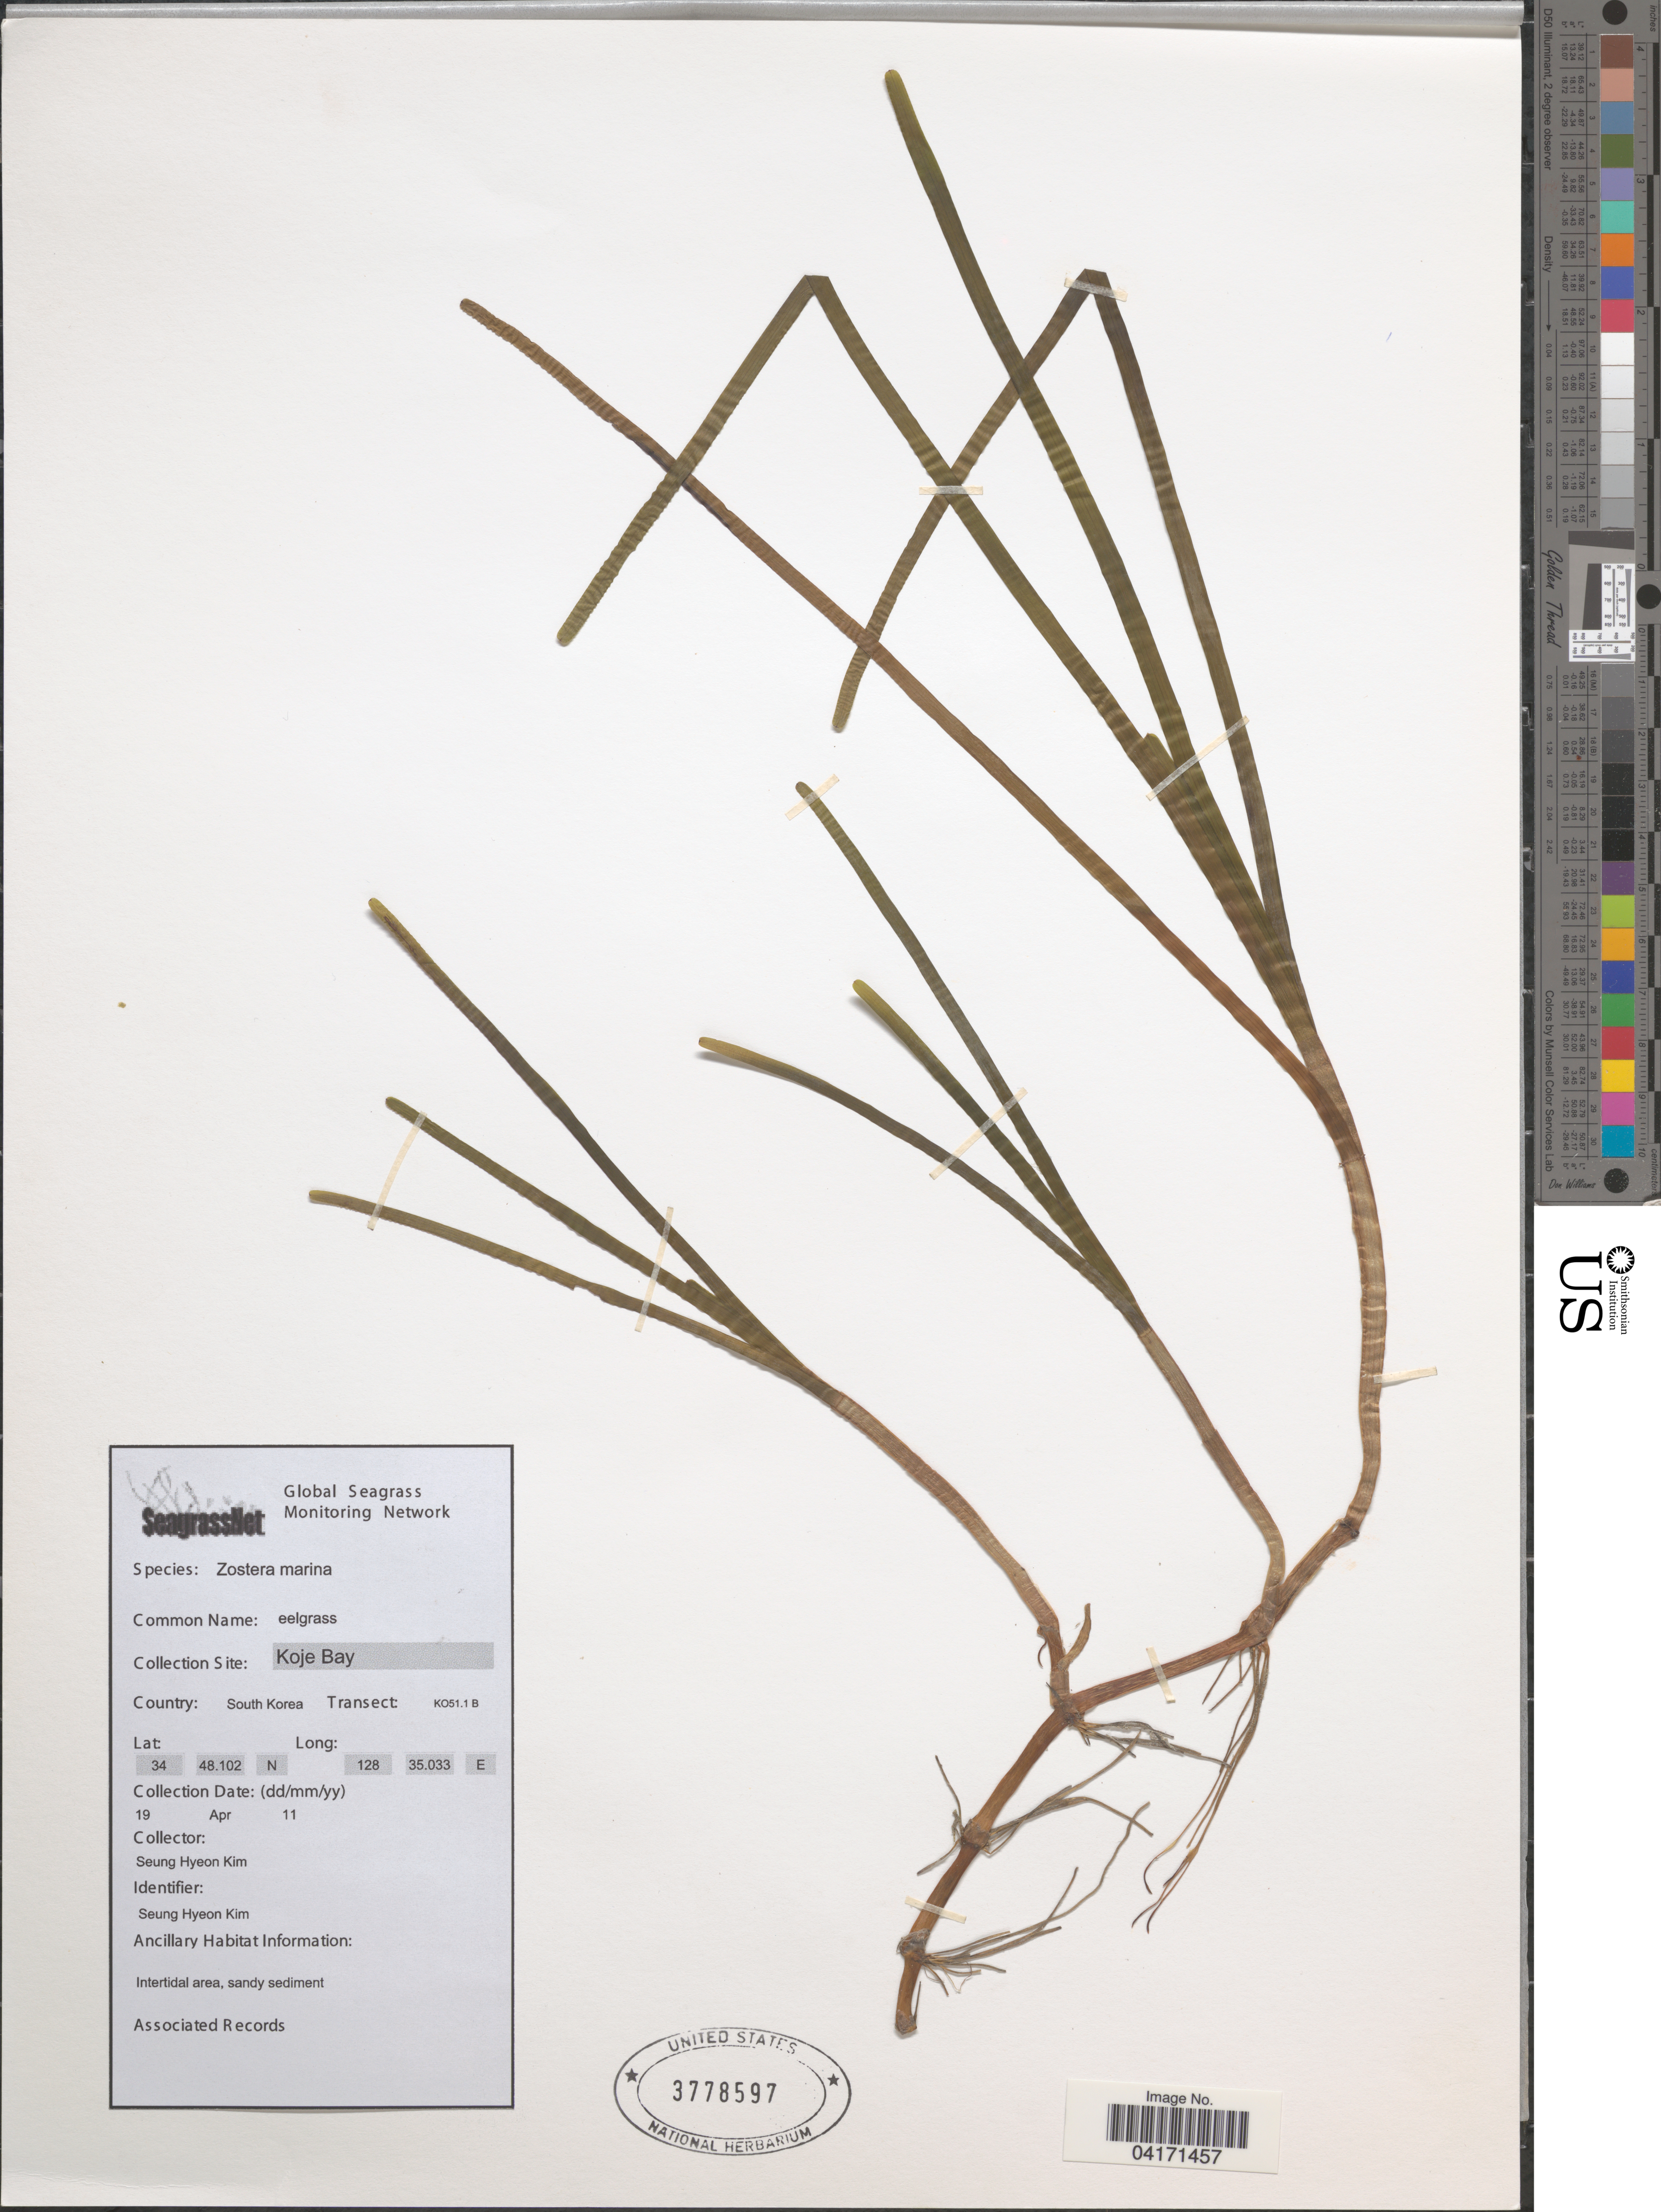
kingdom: Plantae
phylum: Tracheophyta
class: Liliopsida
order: Alismatales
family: Zosteraceae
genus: Zostera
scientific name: Zostera marina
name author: L.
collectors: S. Kim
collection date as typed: Transcribed d/m/y: 19/4/11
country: South Korea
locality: Koje Bay. Transect: KO51.1 B.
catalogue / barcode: US 3778597